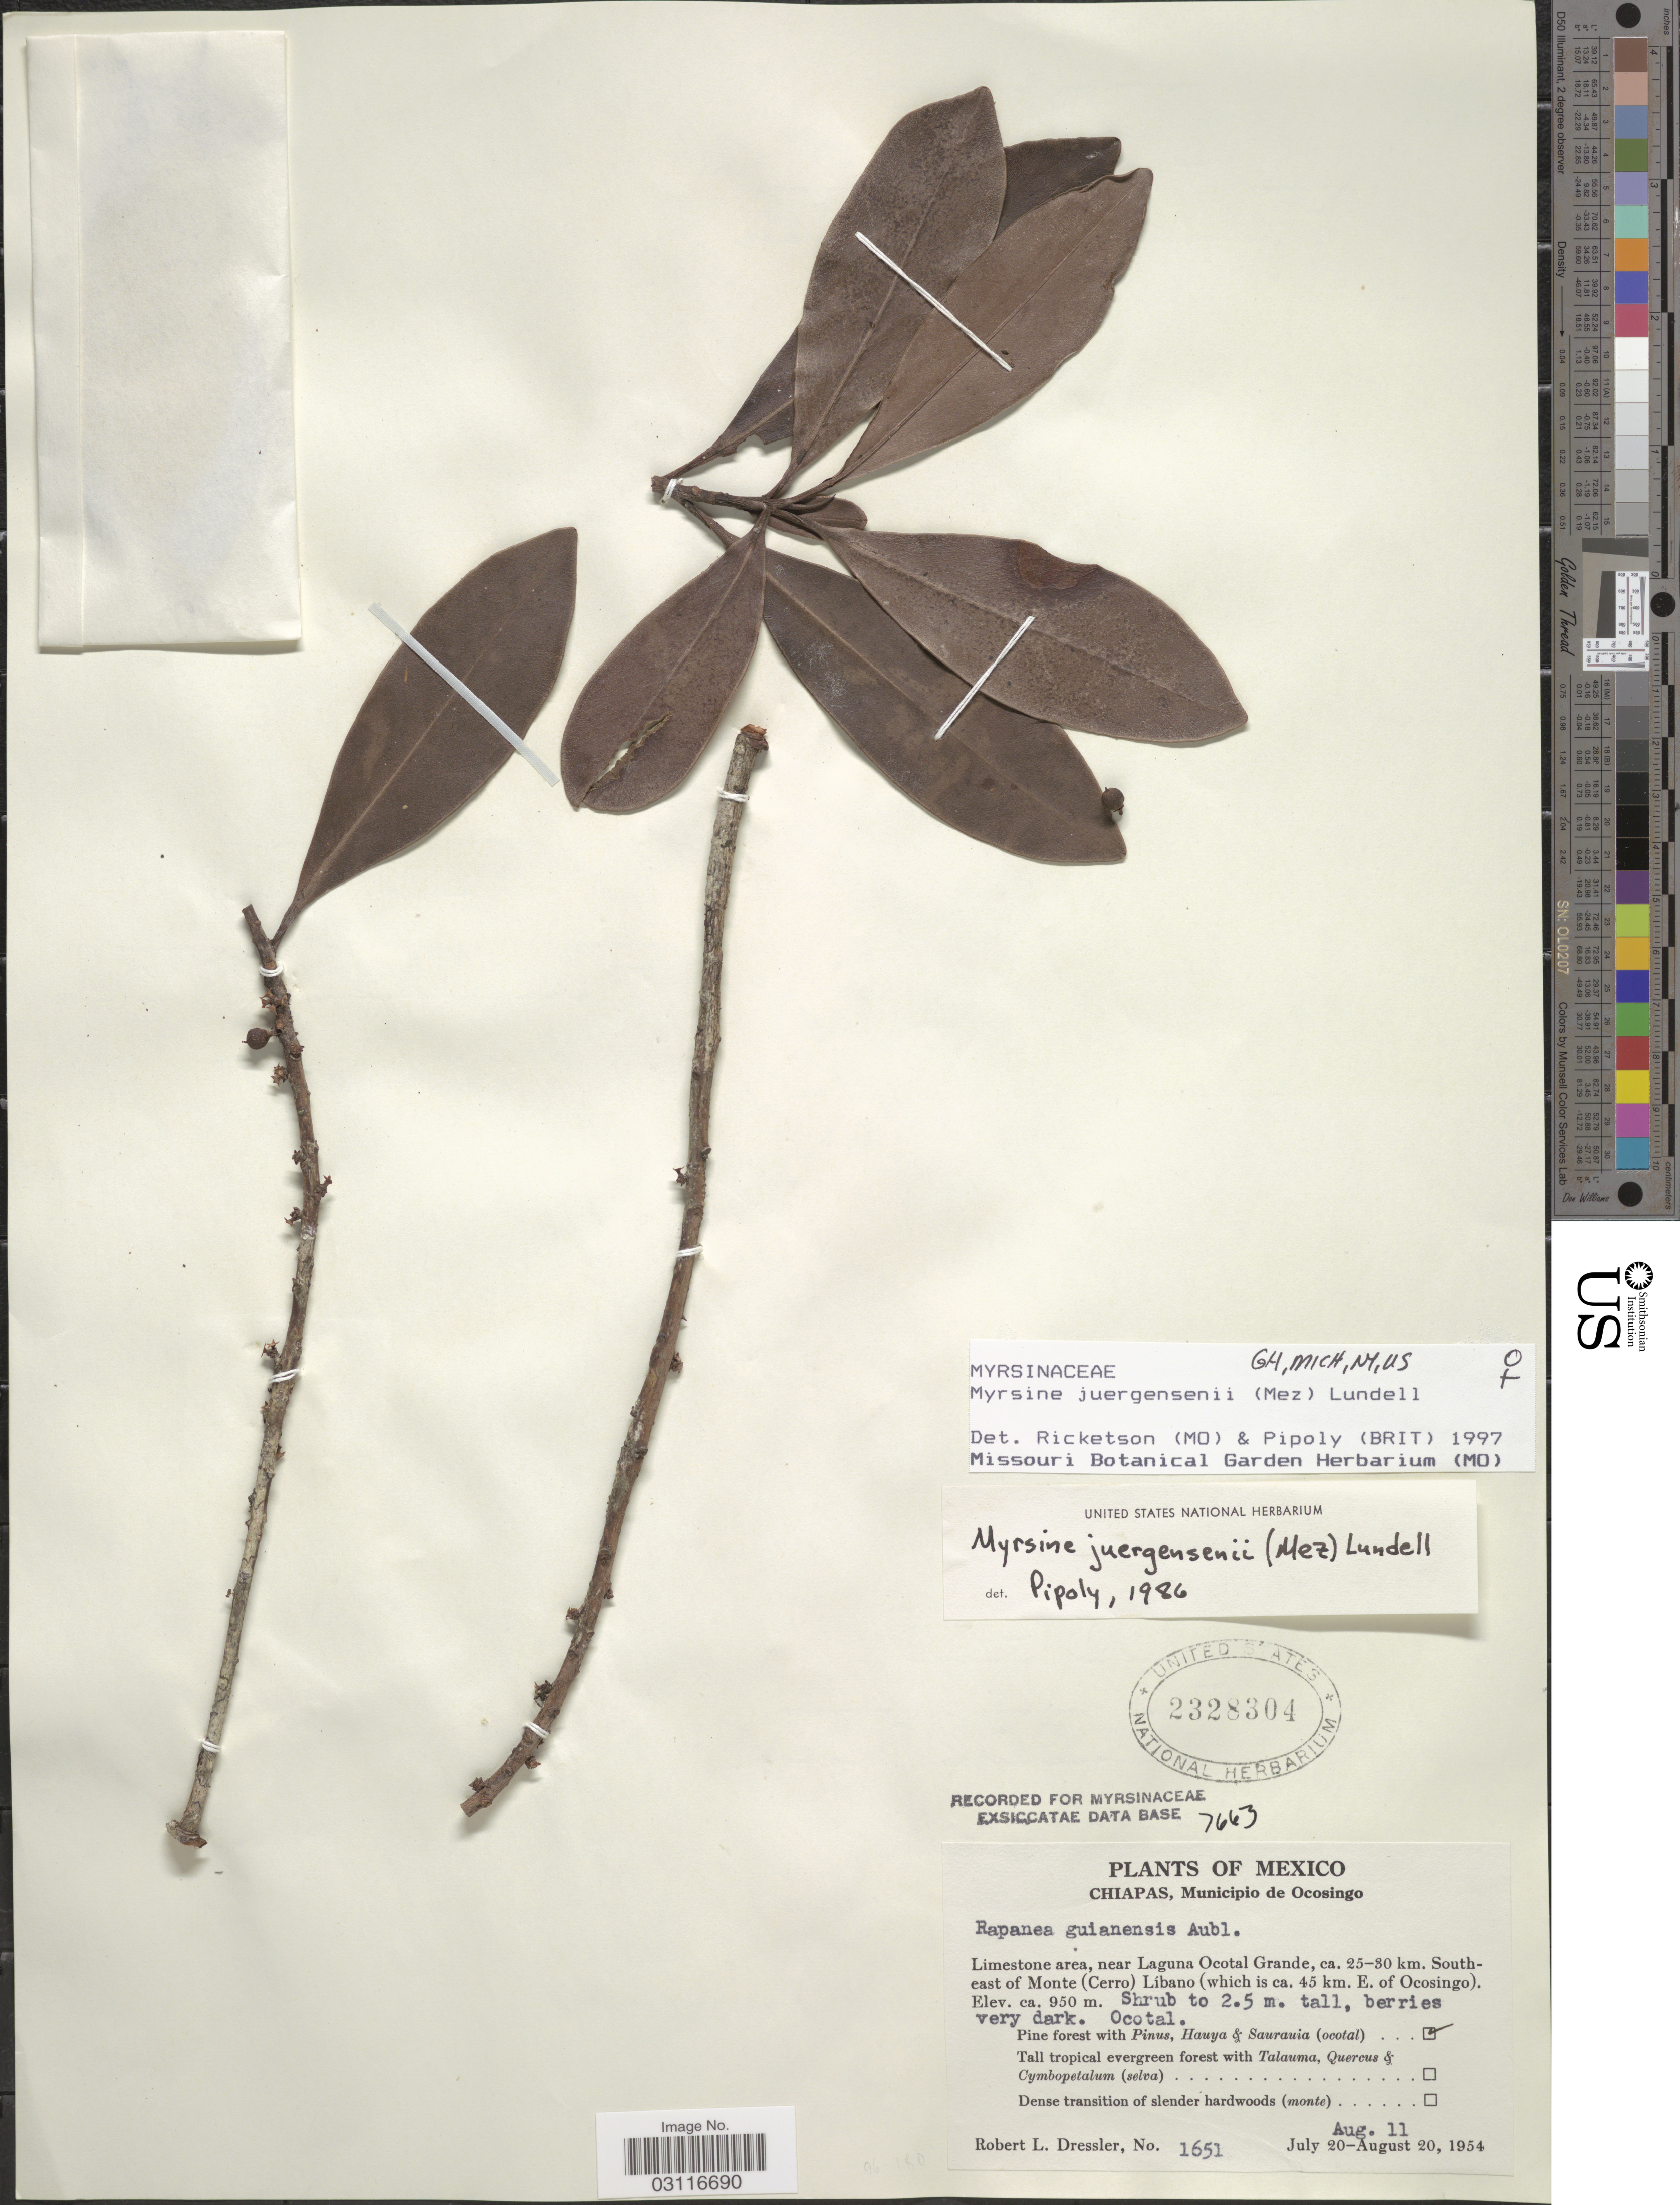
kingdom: Plantae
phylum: Tracheophyta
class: Magnoliopsida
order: Ericales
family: Primulaceae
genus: Myrsine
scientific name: Myrsine juergensenii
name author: (Mez) Lundell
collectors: R. Dressler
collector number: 1651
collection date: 1954-08-11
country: Mexico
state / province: Chiapas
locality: Municipio de Ocosingo. Limestone area, near Laguna Ocotal Grande, ca. 25-30 km. Southeast of Monte (Cerro) Líbano (which is ca. 45 km. E. of Ocosingo).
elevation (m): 950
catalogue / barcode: US 2328304